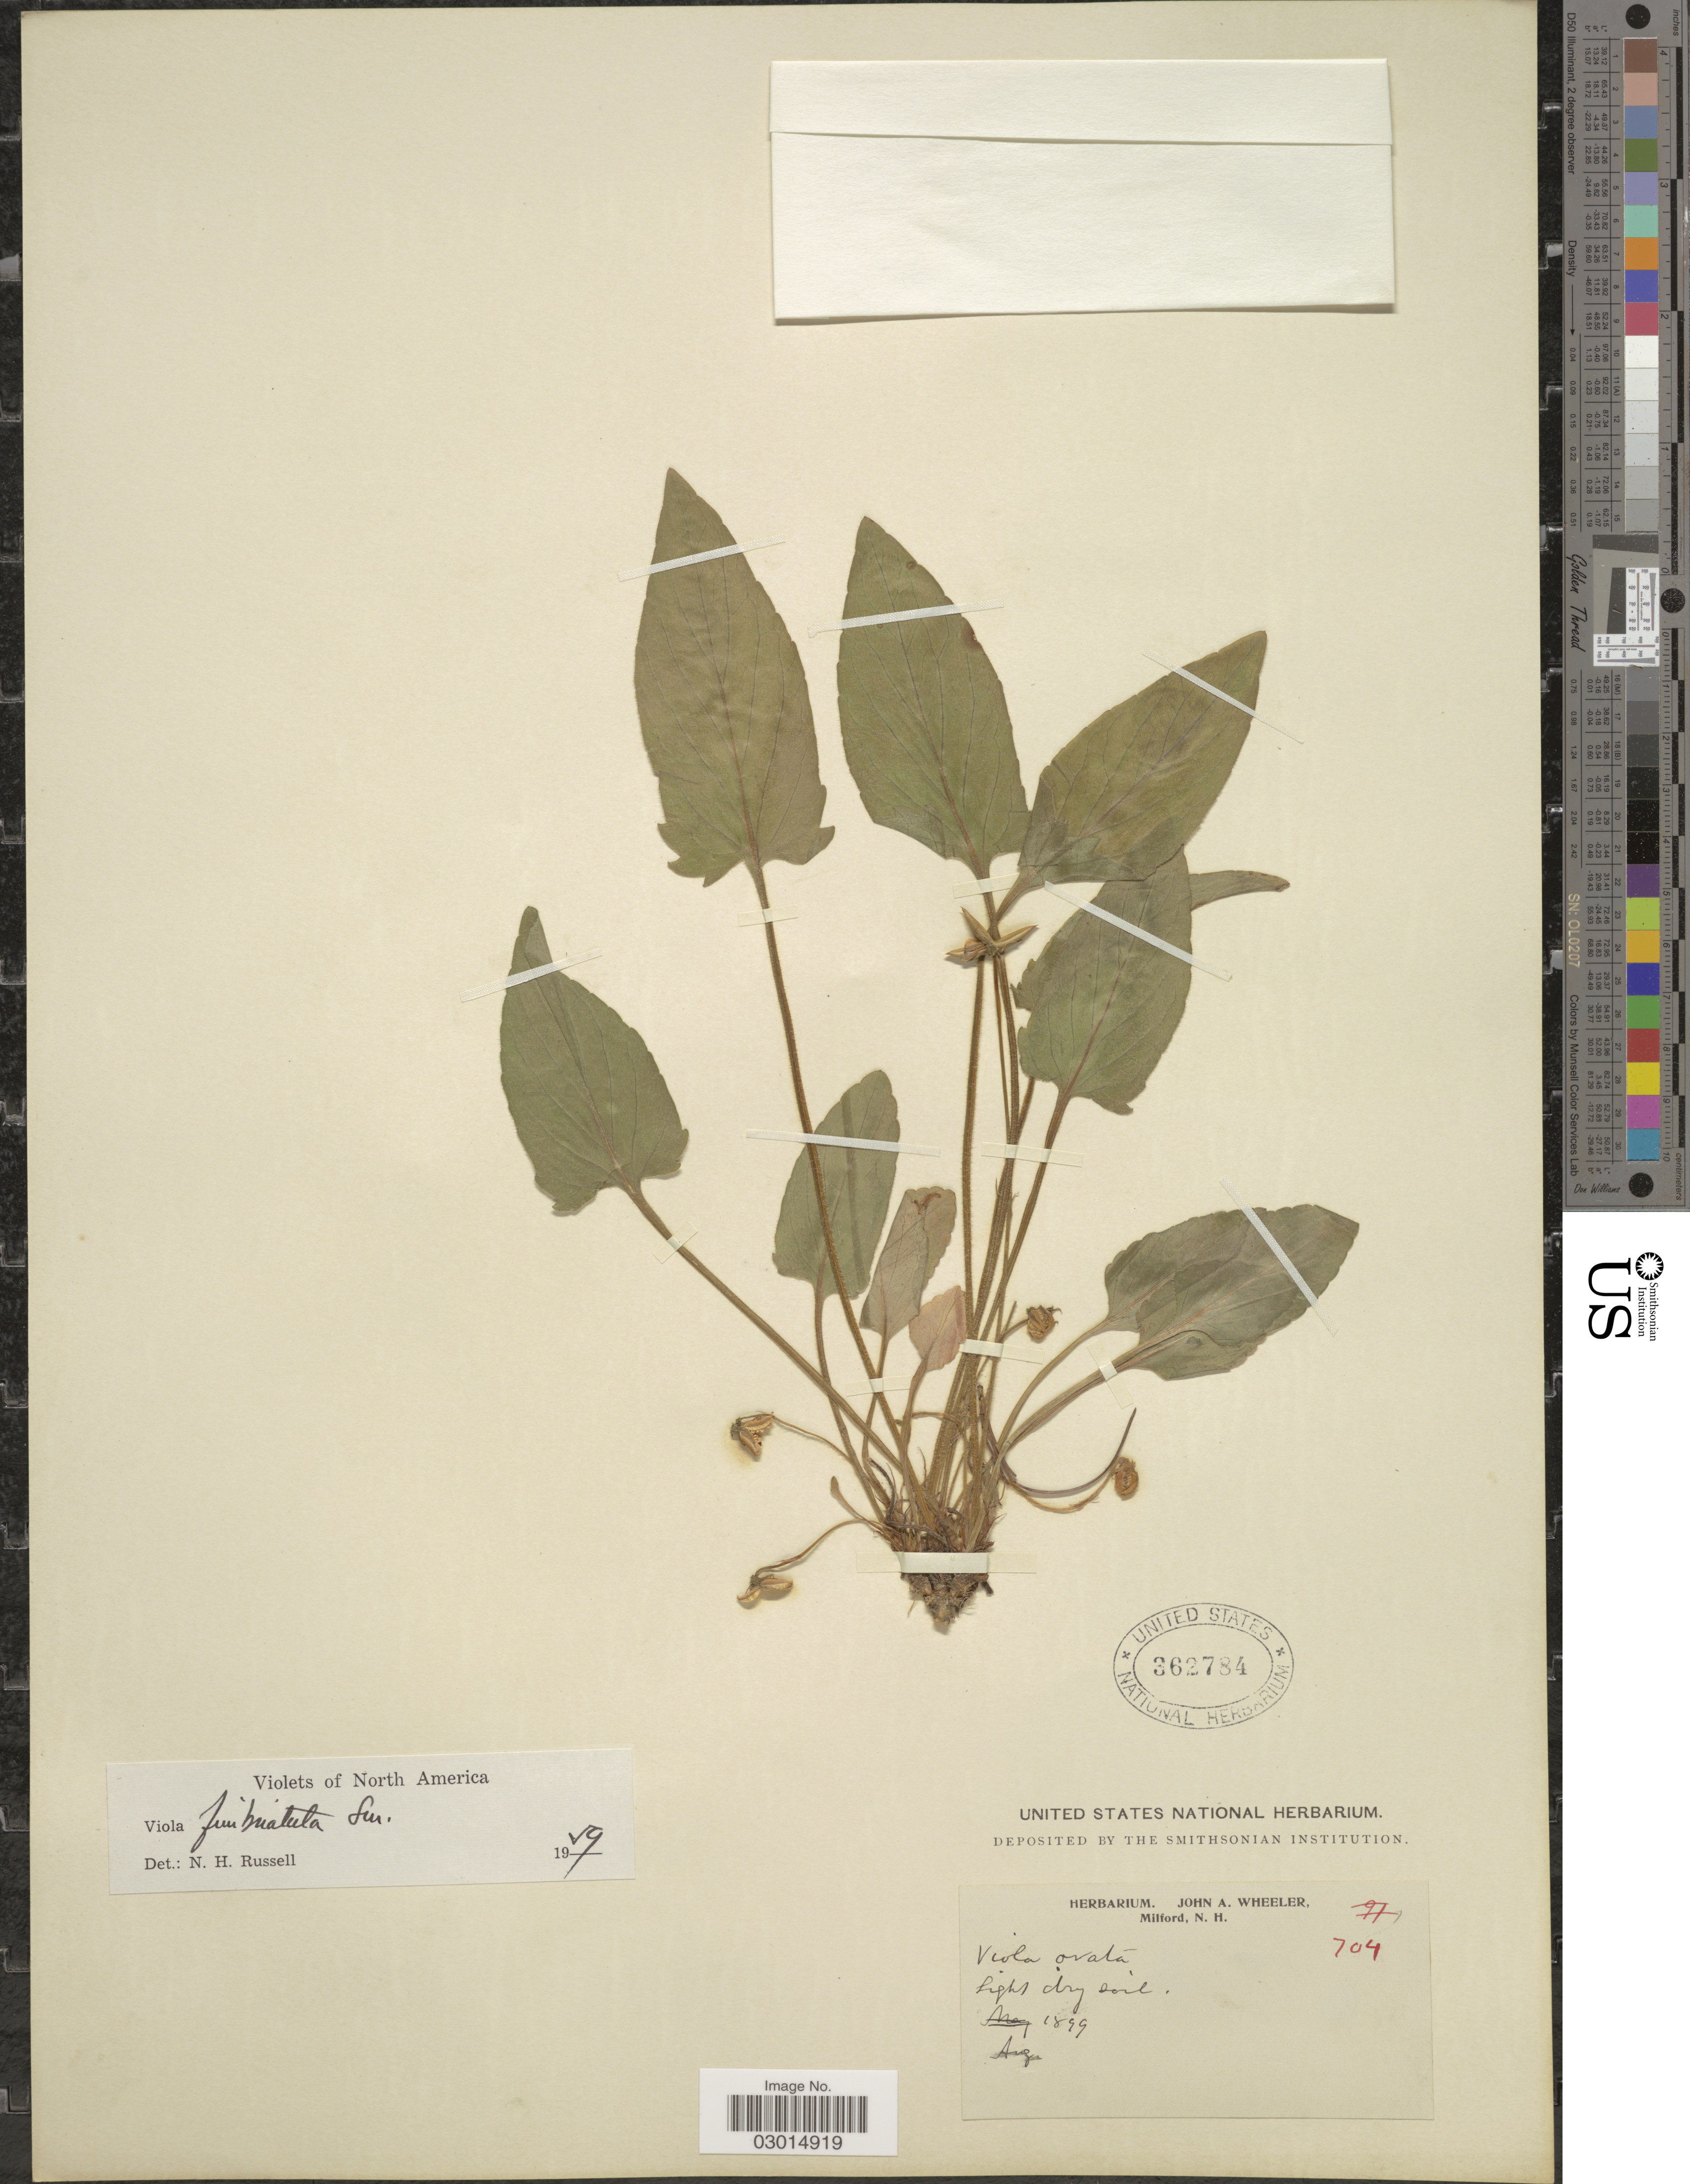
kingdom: Plantae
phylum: Tracheophyta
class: Magnoliopsida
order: Malpighiales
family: Violaceae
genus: Viola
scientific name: Viola fimbriatula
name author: Small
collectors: Ex herb. John A. Wheeler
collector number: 704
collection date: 1899-08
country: United States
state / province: New Hampshire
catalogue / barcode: US 362784